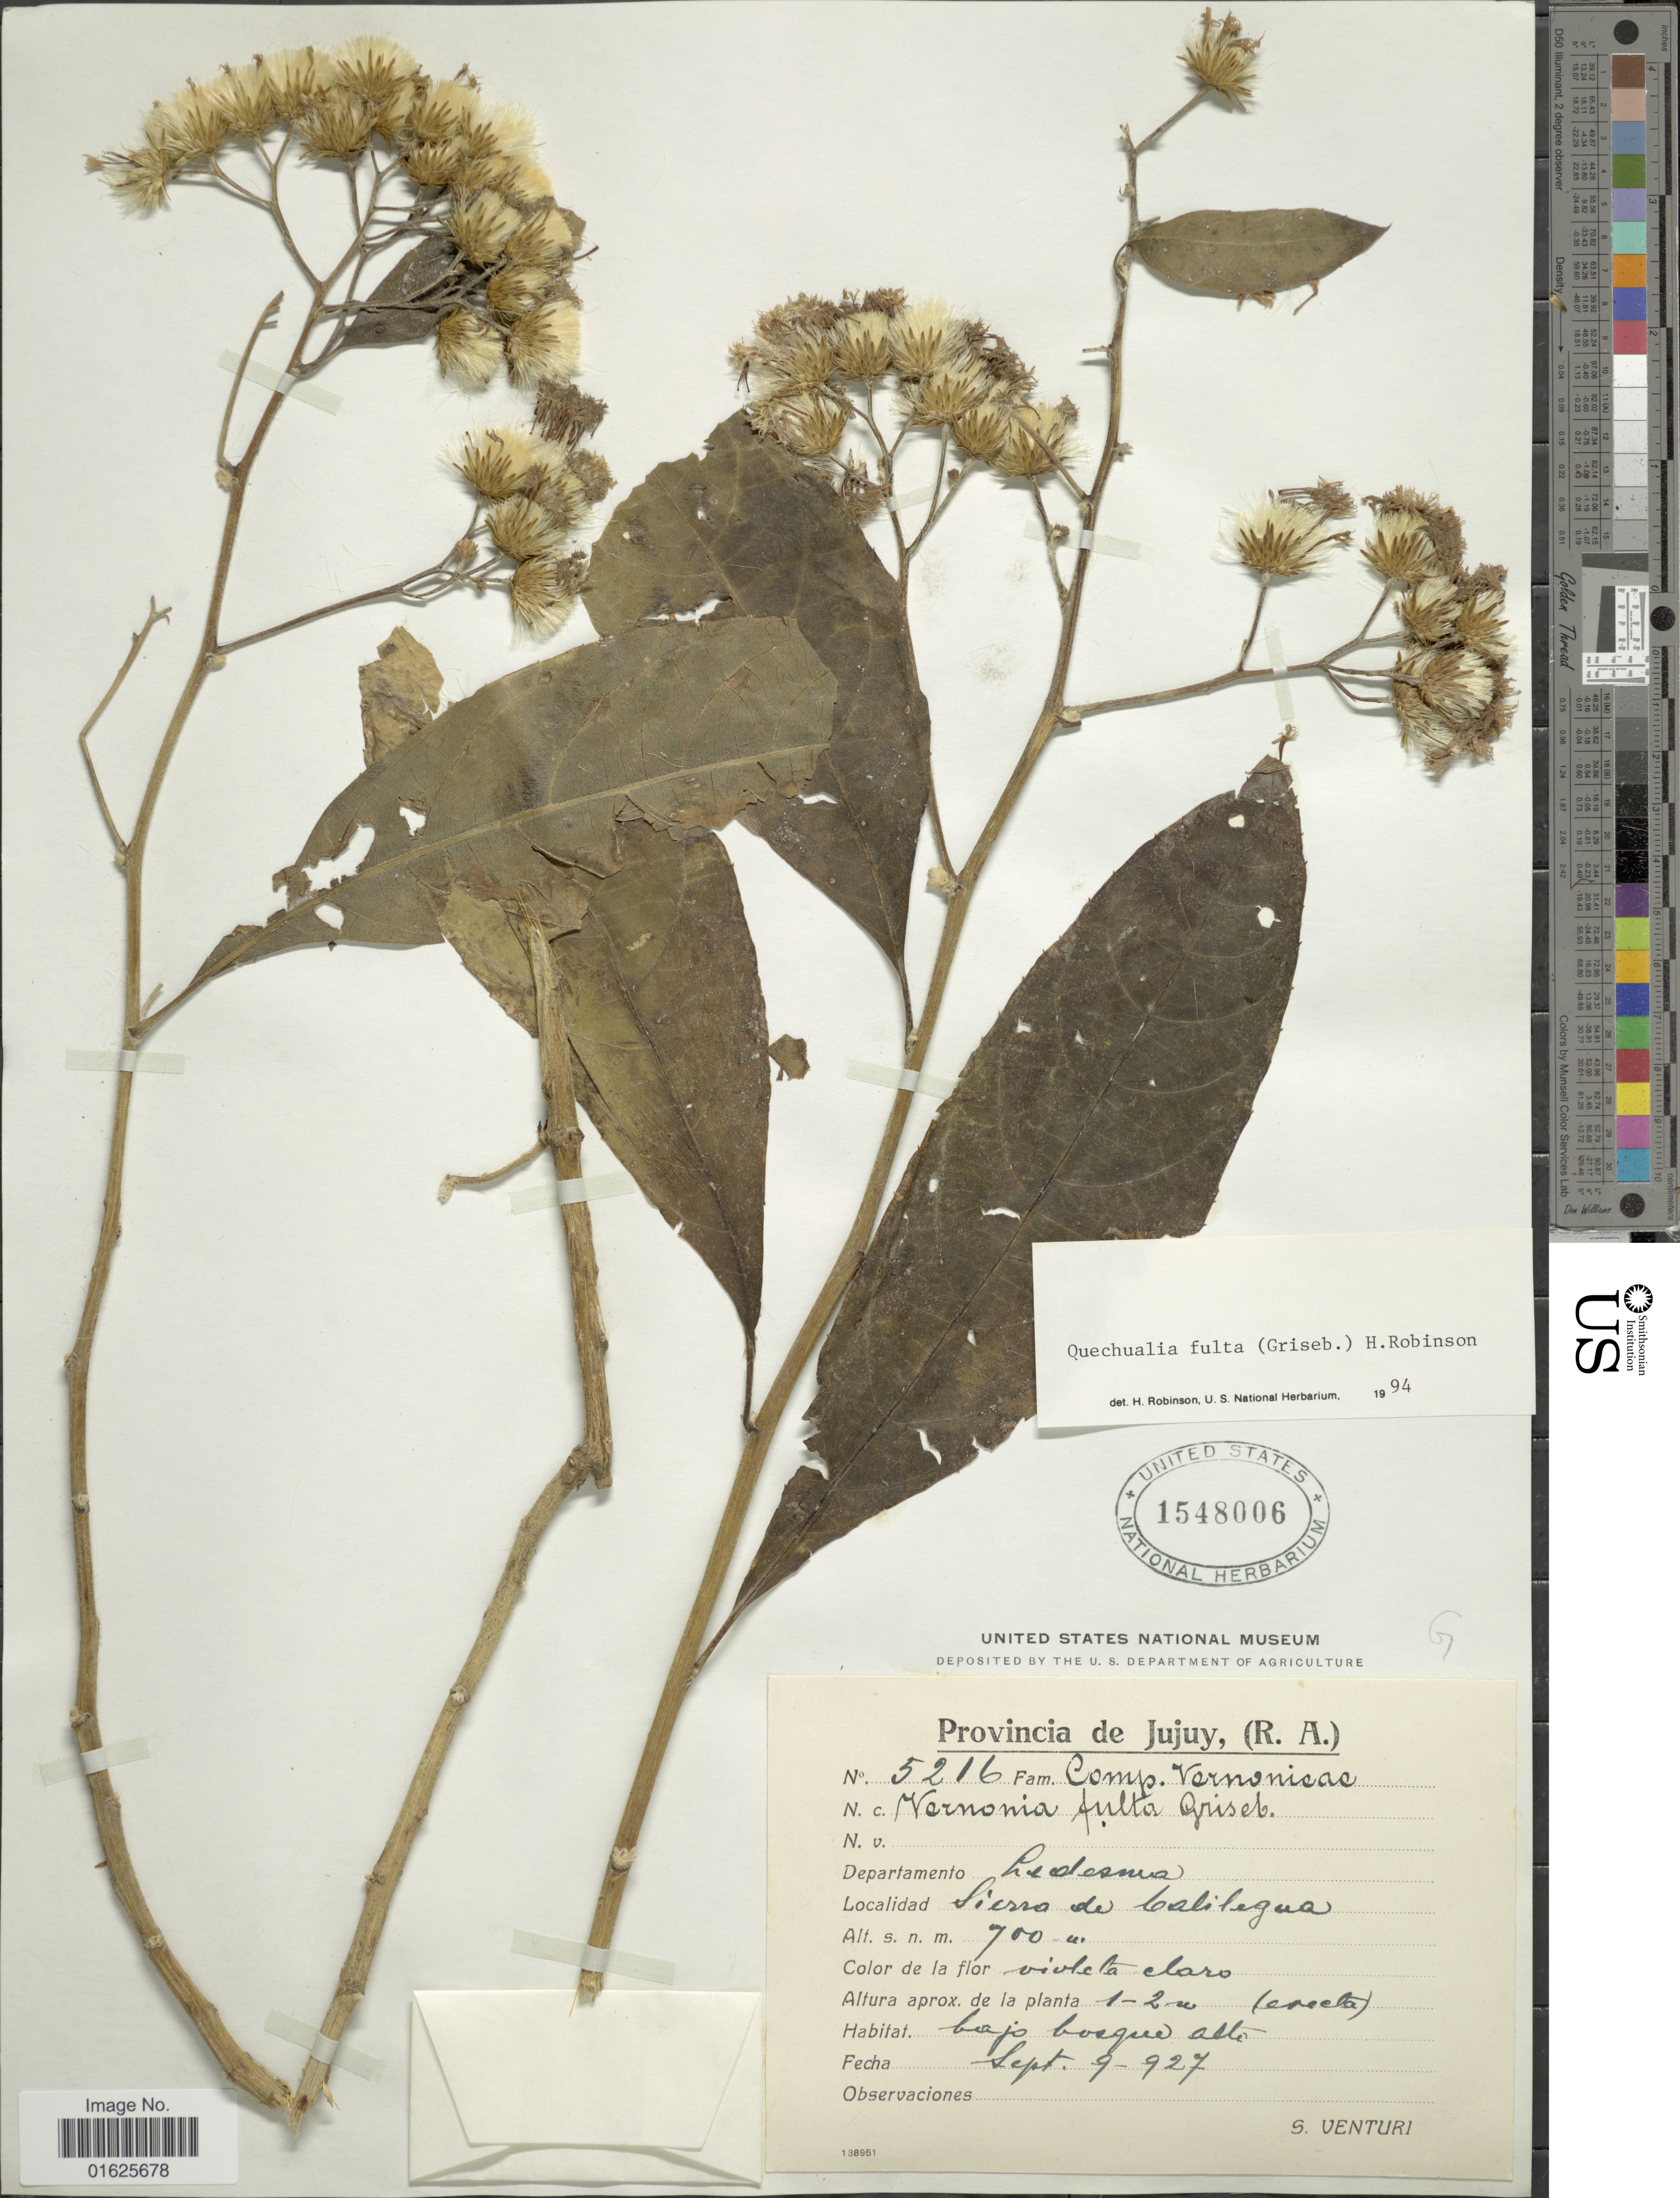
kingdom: Plantae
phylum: Tracheophyta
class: Magnoliopsida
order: Asterales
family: Asteraceae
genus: Quechualia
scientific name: Quechualia fulta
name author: (Griseb.) H. Rob.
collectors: S. Venturi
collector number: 5216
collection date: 1927-09-09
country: Argentina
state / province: Jujuy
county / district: Ledesma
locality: Sierra de Calilegua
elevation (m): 700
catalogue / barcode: US 1548006